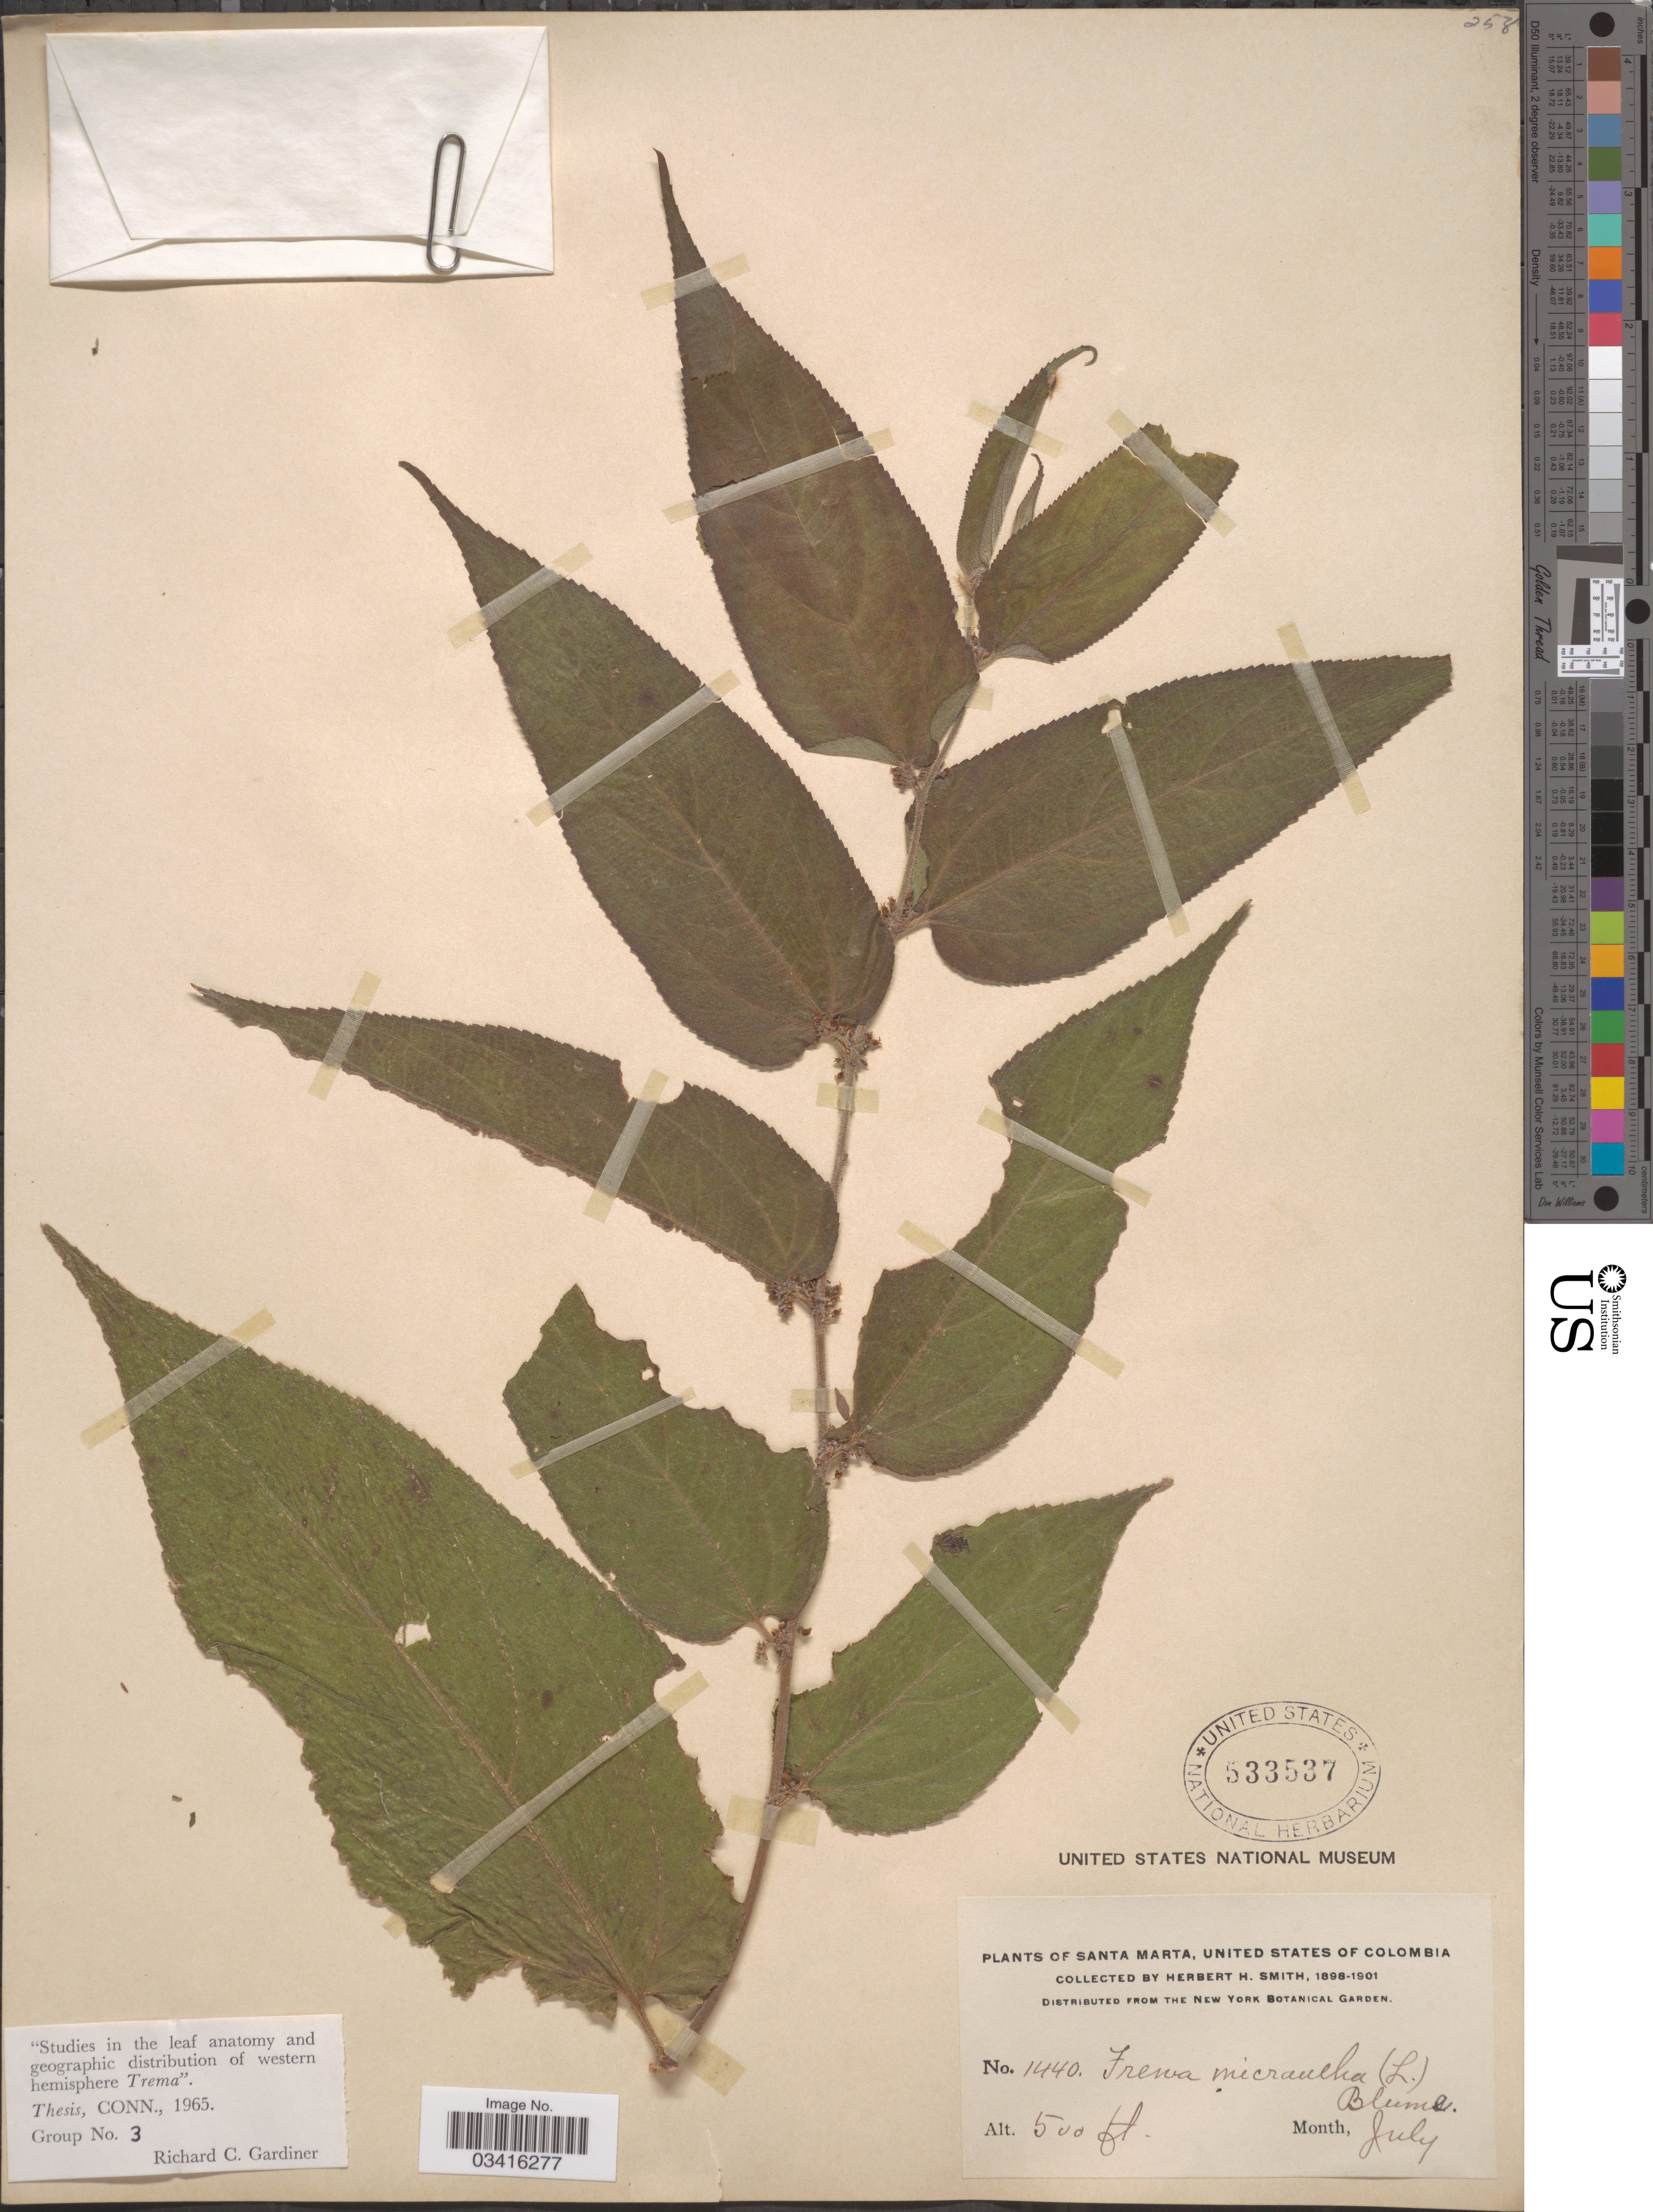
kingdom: Plantae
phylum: Tracheophyta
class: Magnoliopsida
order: Rosales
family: Cannabaceae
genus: Trema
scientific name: Trema micranthum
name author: (L.) Blume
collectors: Herbert H. Smith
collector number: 1440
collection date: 1898-07/1901-07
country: Colombia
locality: Santa Marta. United States of Colombia.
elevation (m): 152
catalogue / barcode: US 533537